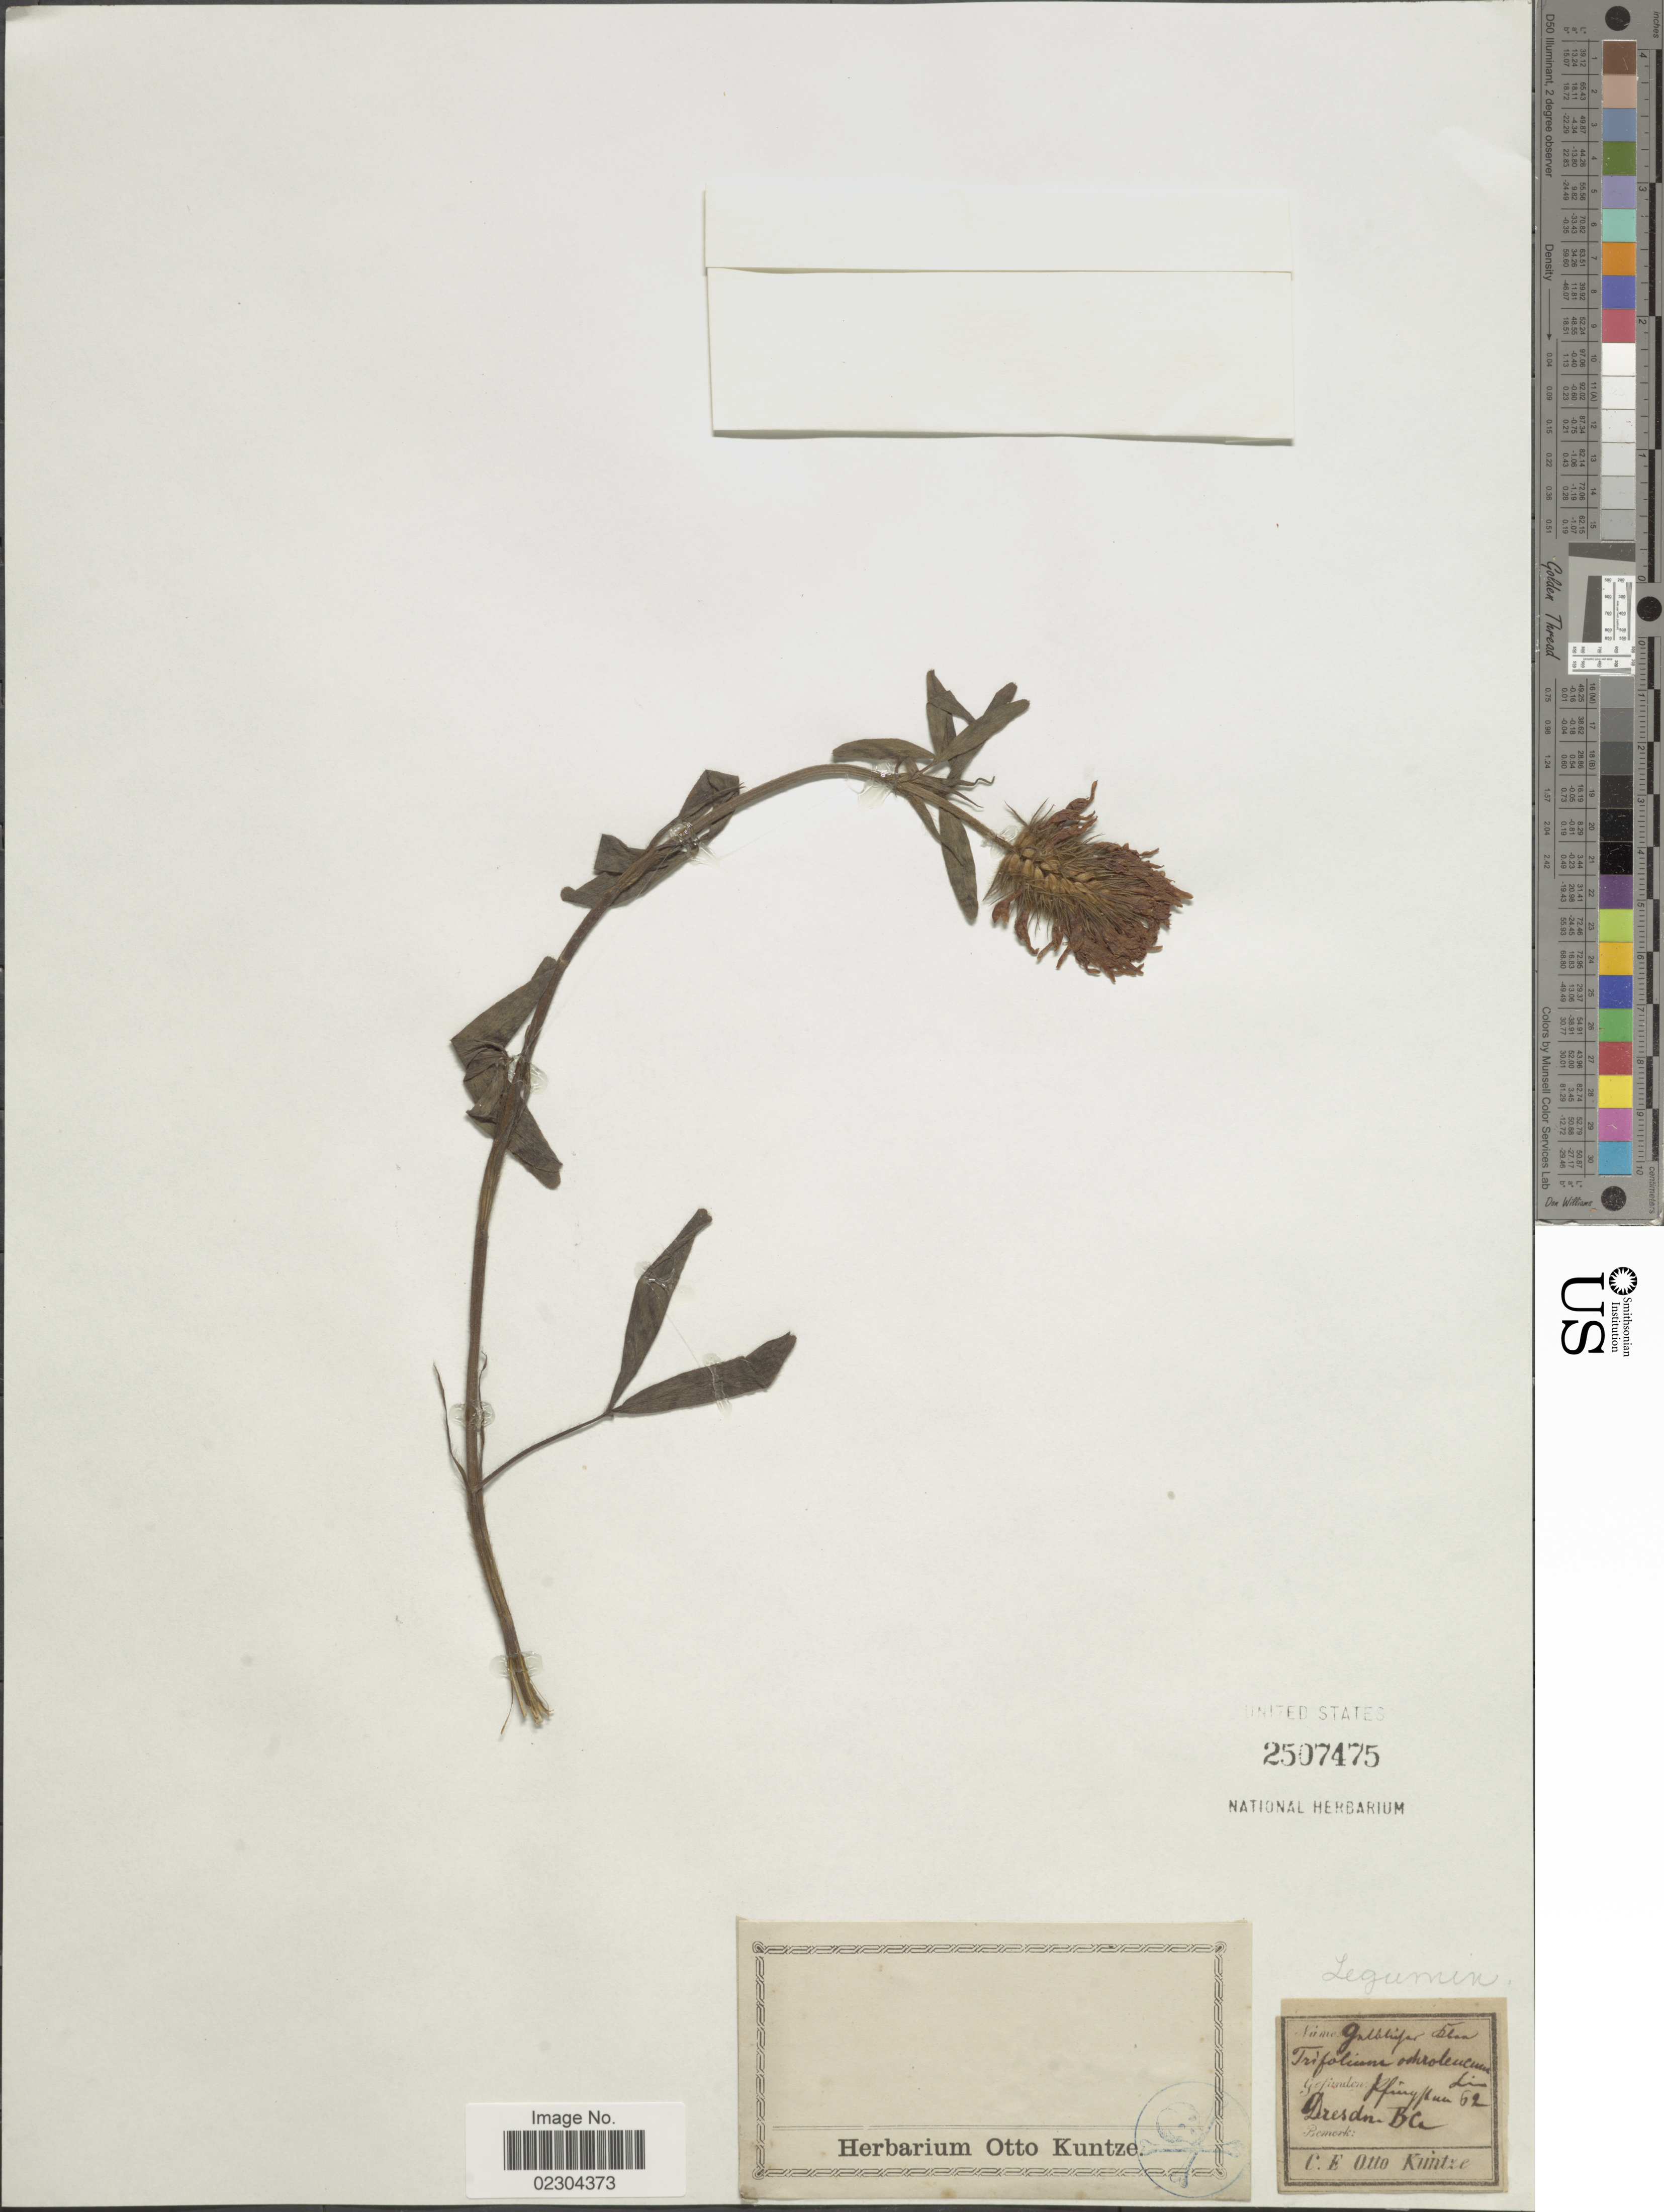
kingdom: Plantae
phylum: Tracheophyta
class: Magnoliopsida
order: Fabales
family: Fabaceae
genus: Trifolium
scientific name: Trifolium ochroleucon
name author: Huds.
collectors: C.E.O. Kuntze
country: Germany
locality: [illegible text] Dresden Bce.[interpreted]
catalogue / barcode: US 2507475